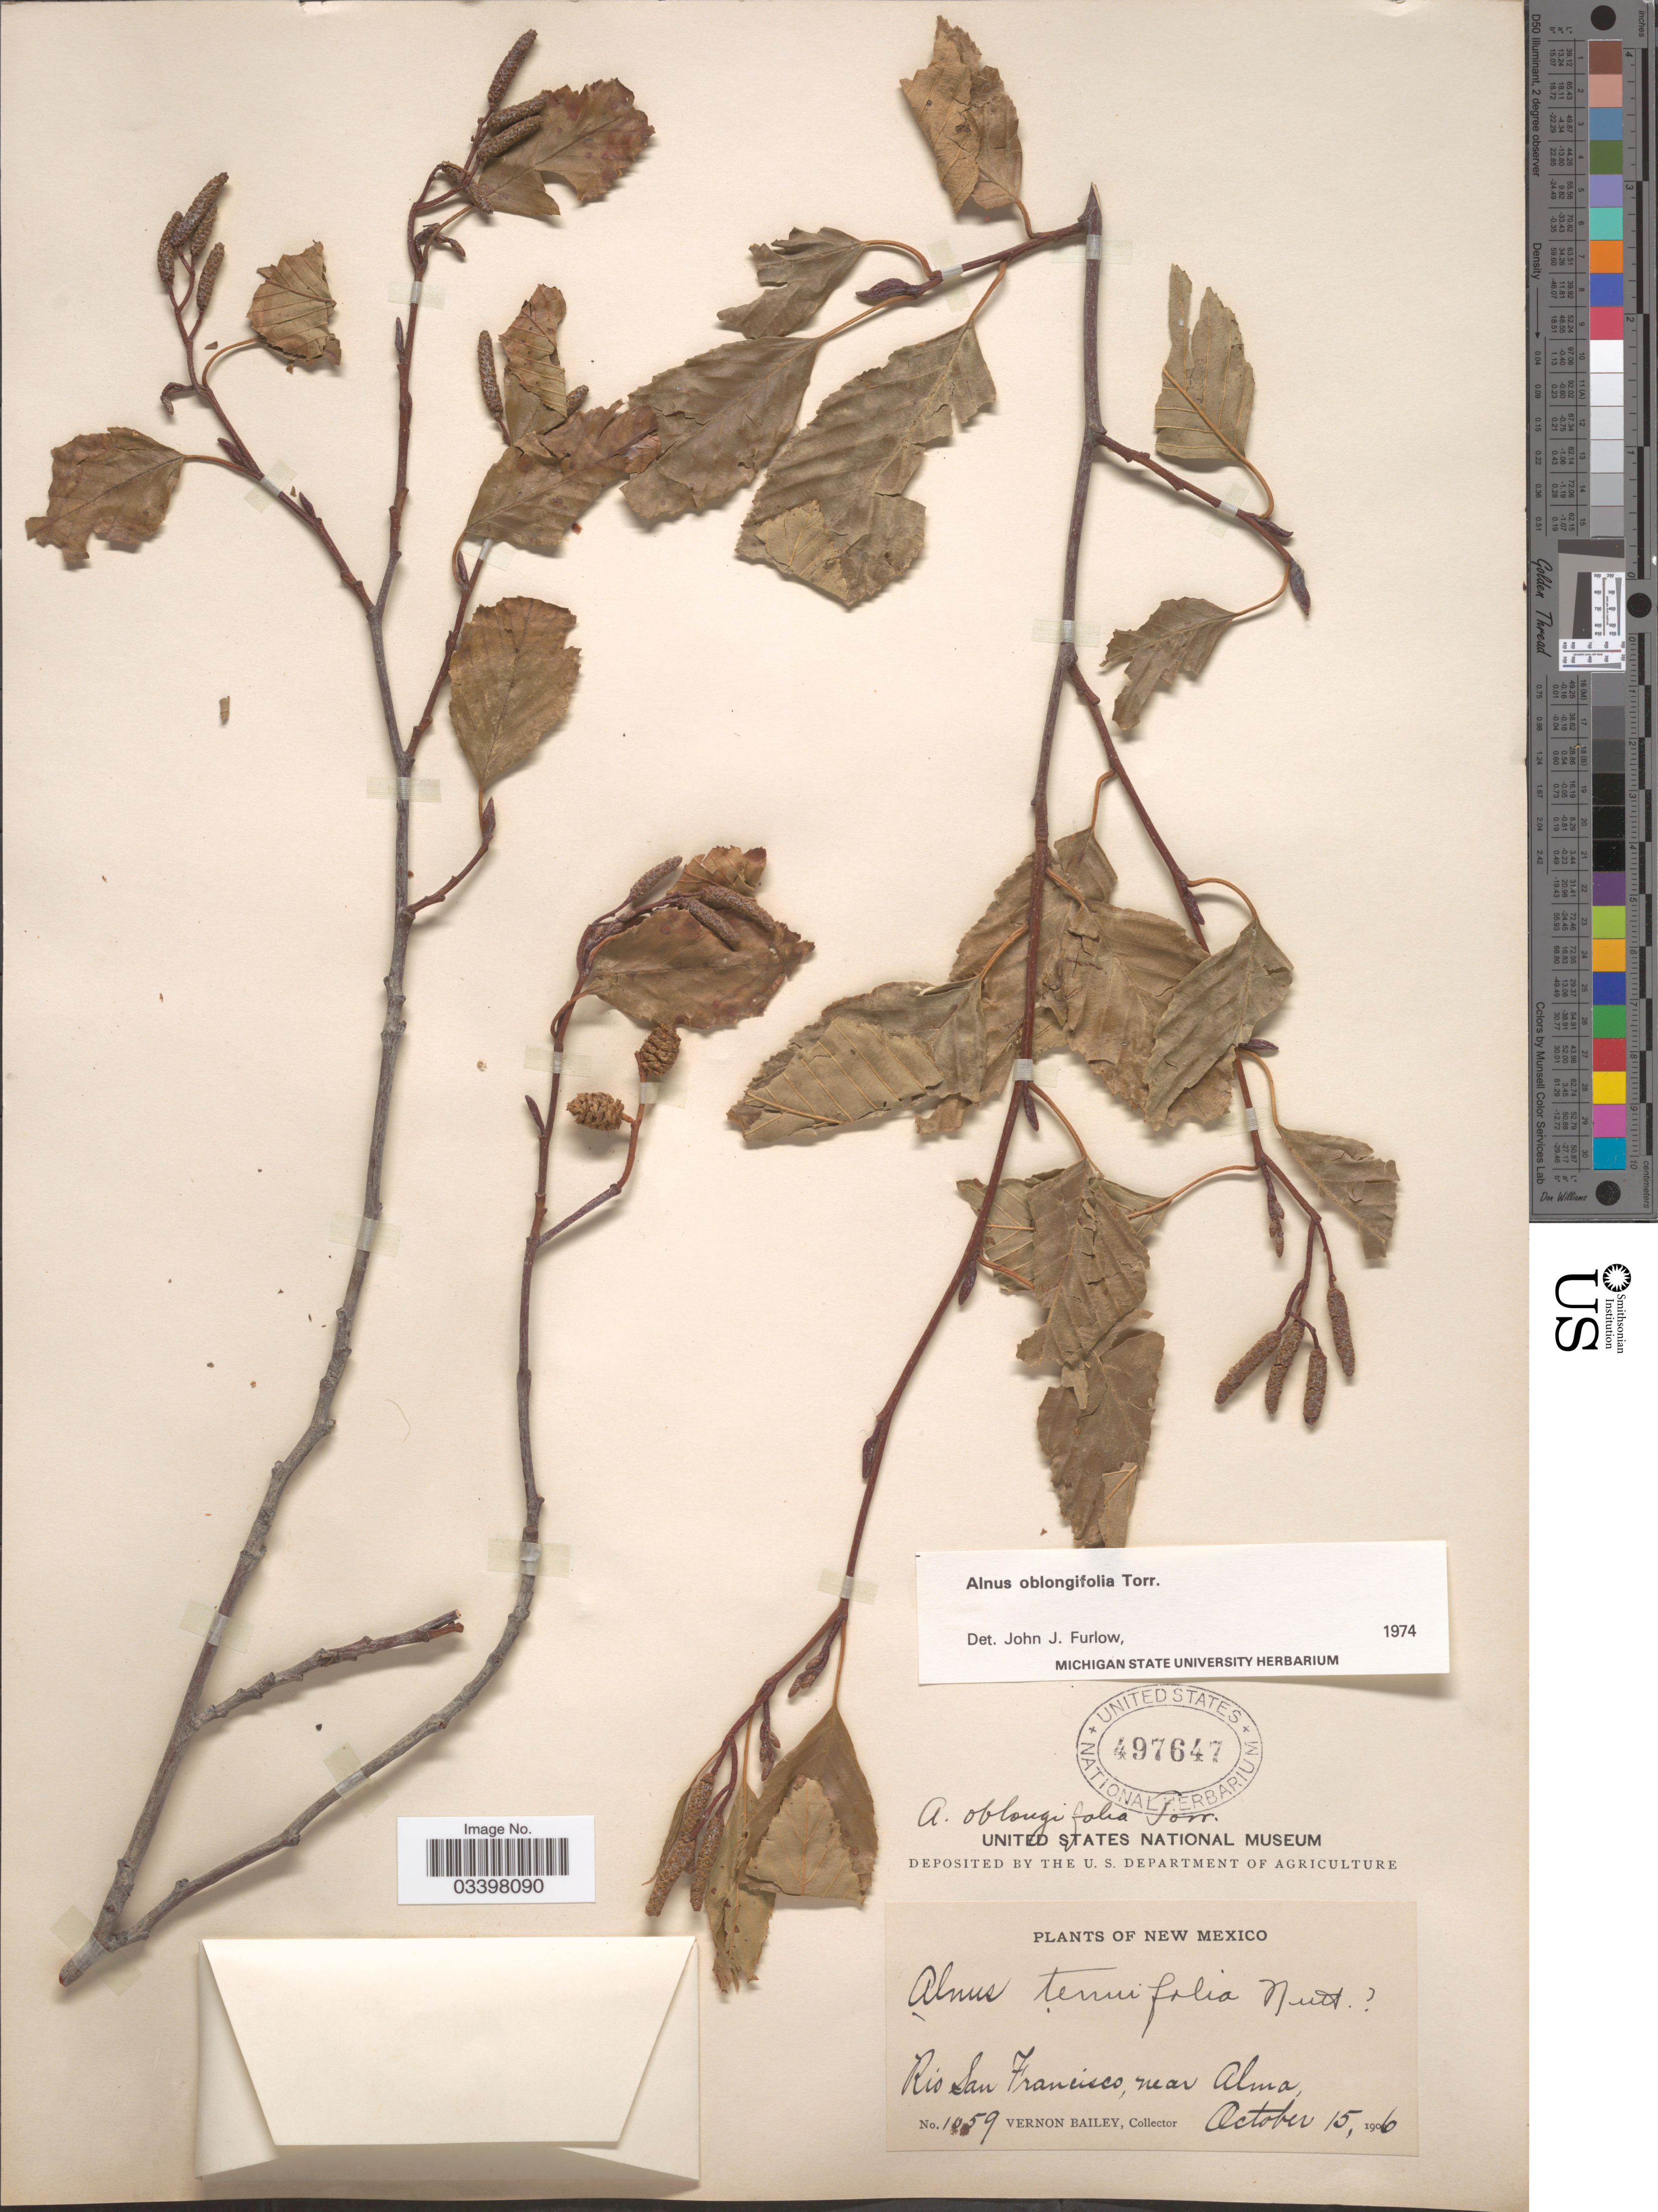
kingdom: Plantae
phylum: Tracheophyta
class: Magnoliopsida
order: Fagales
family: Betulaceae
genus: Alnus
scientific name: Alnus oblongifolia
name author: Torr. in Emory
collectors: V. O. Bailey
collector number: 1059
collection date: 1906-10-15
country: United States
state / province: New Mexico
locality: Rio San Francisco, near Alma.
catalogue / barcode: US 497647